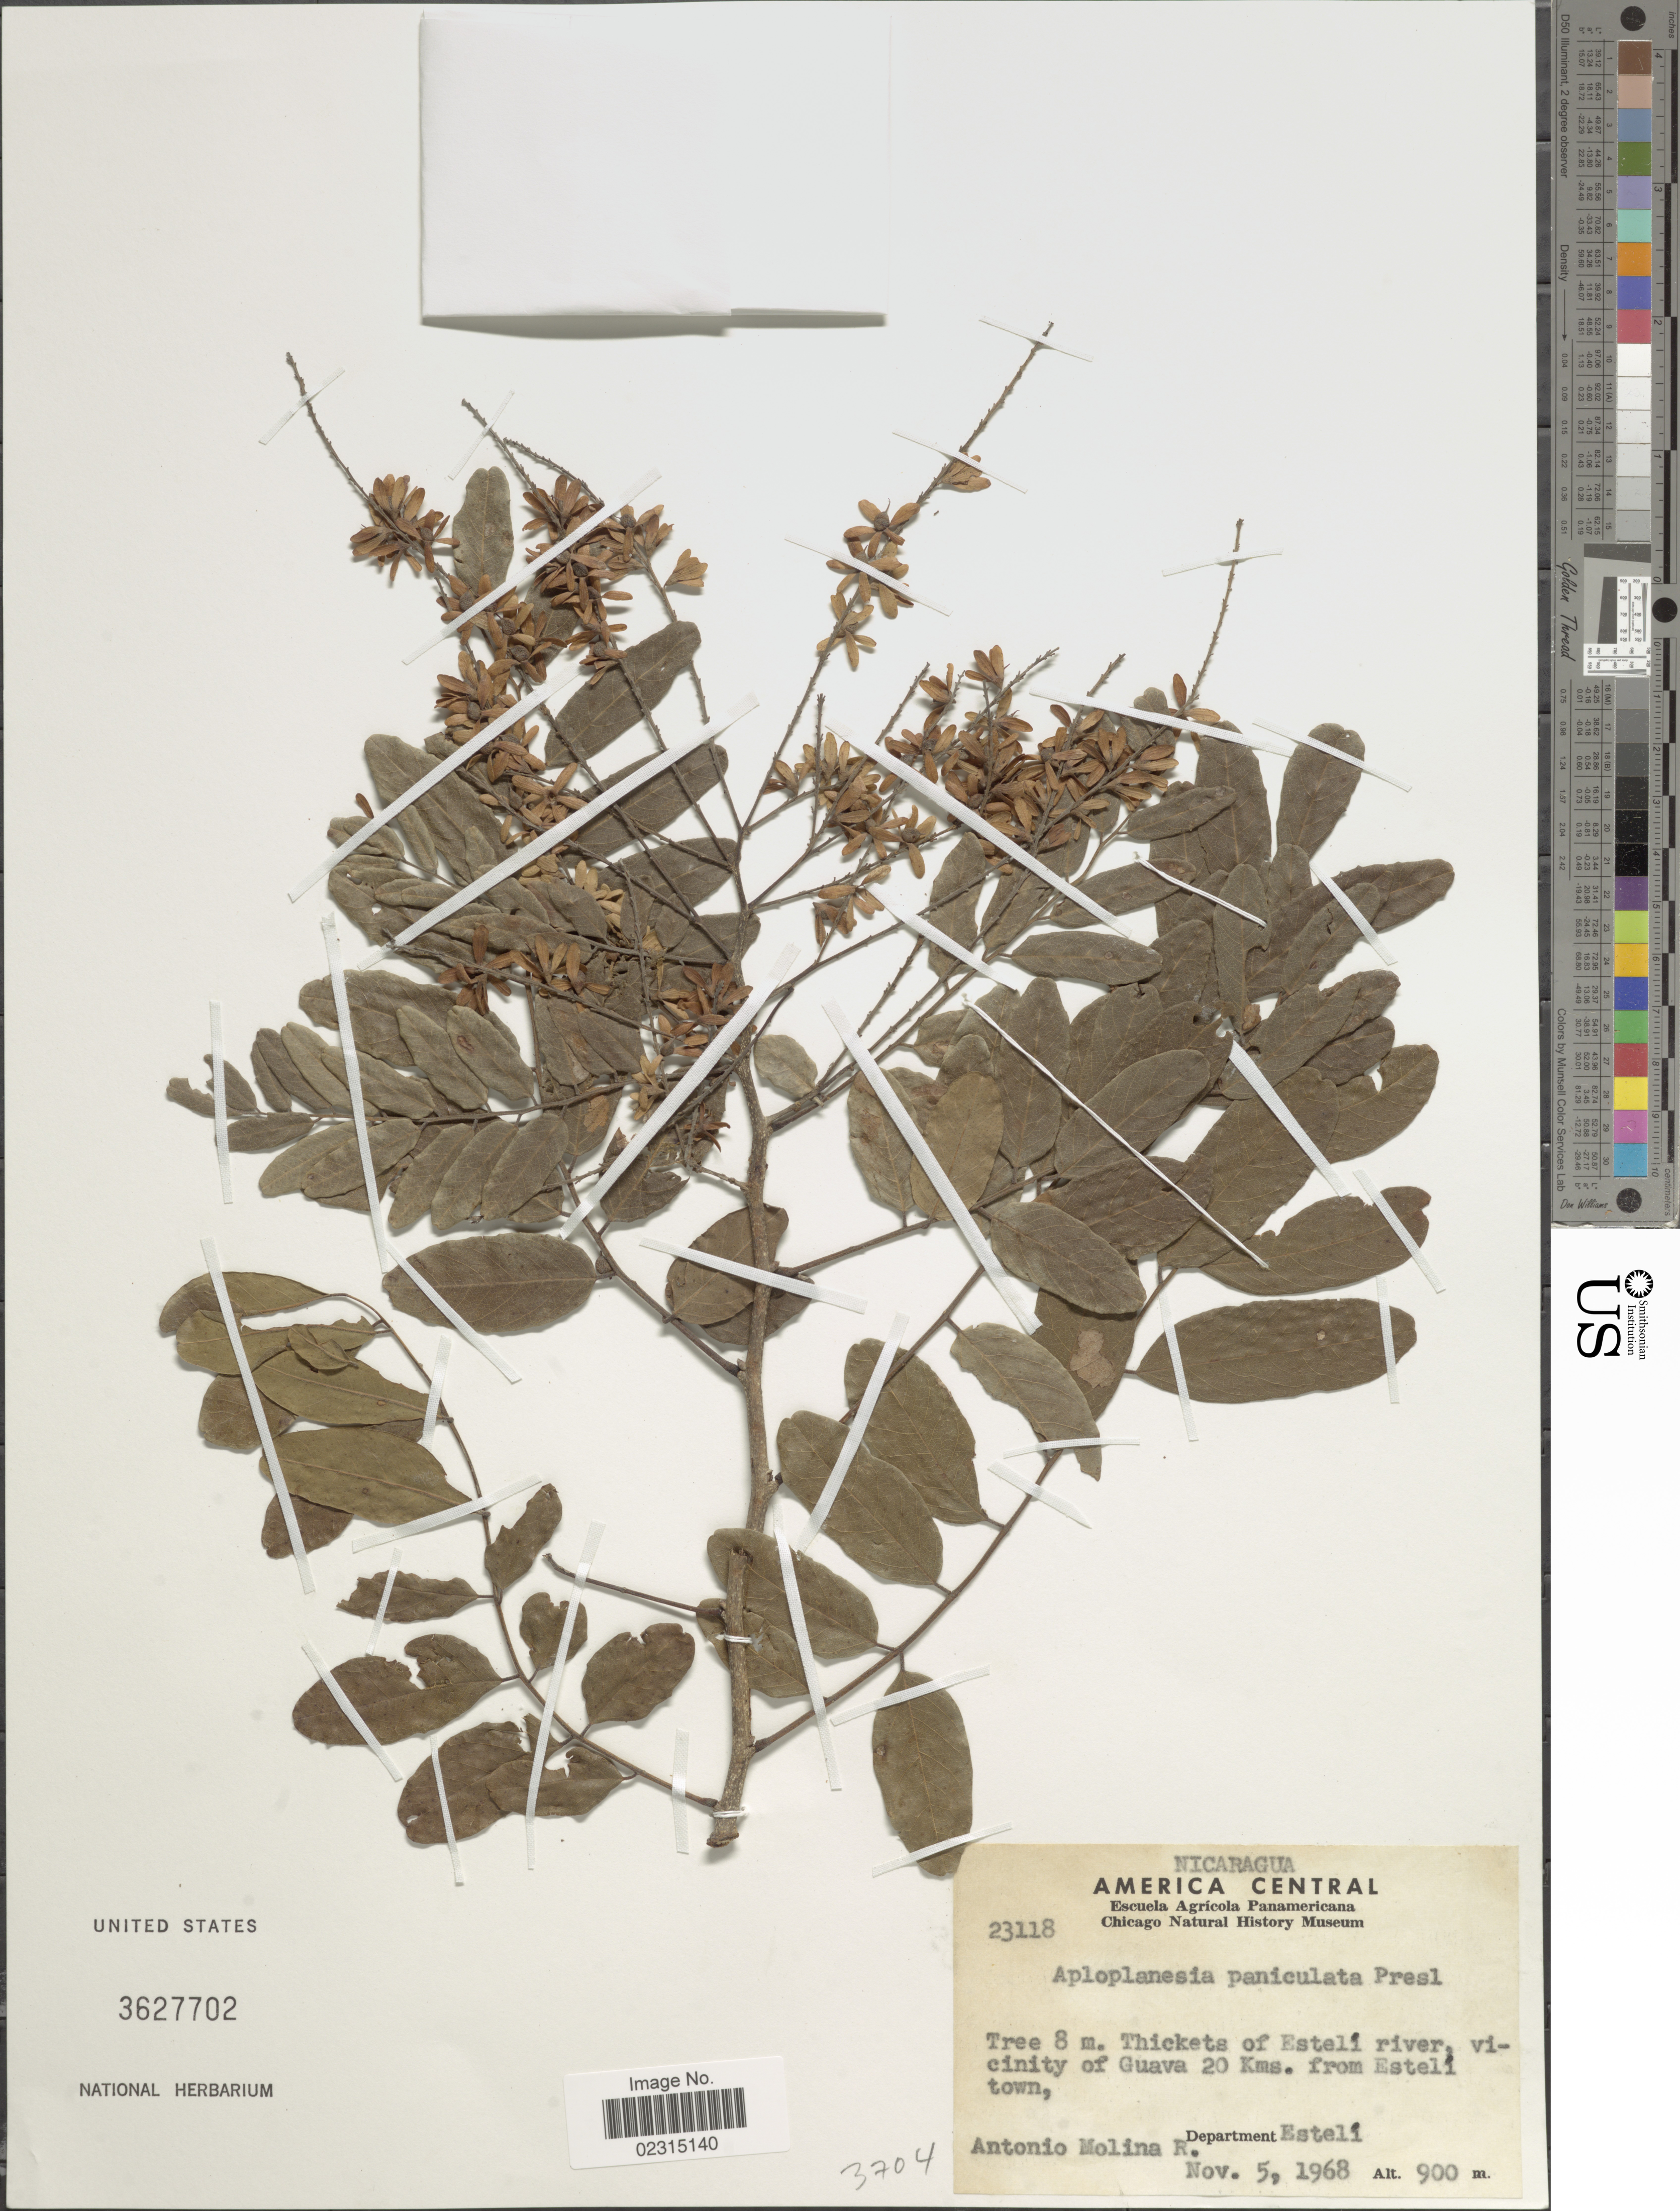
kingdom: Plantae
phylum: Tracheophyta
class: Magnoliopsida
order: Fabales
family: Fabaceae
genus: Apoplanesia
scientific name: Apoplanesia paniculata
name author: C. Presl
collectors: A. Molina R.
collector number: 23118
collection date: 1968-11-05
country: Nicaragua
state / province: Esteli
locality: Thickets of Estelí river, vicinity of Guava 20 Kms from Estelí town, Department Estelí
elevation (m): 900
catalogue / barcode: US 3627702